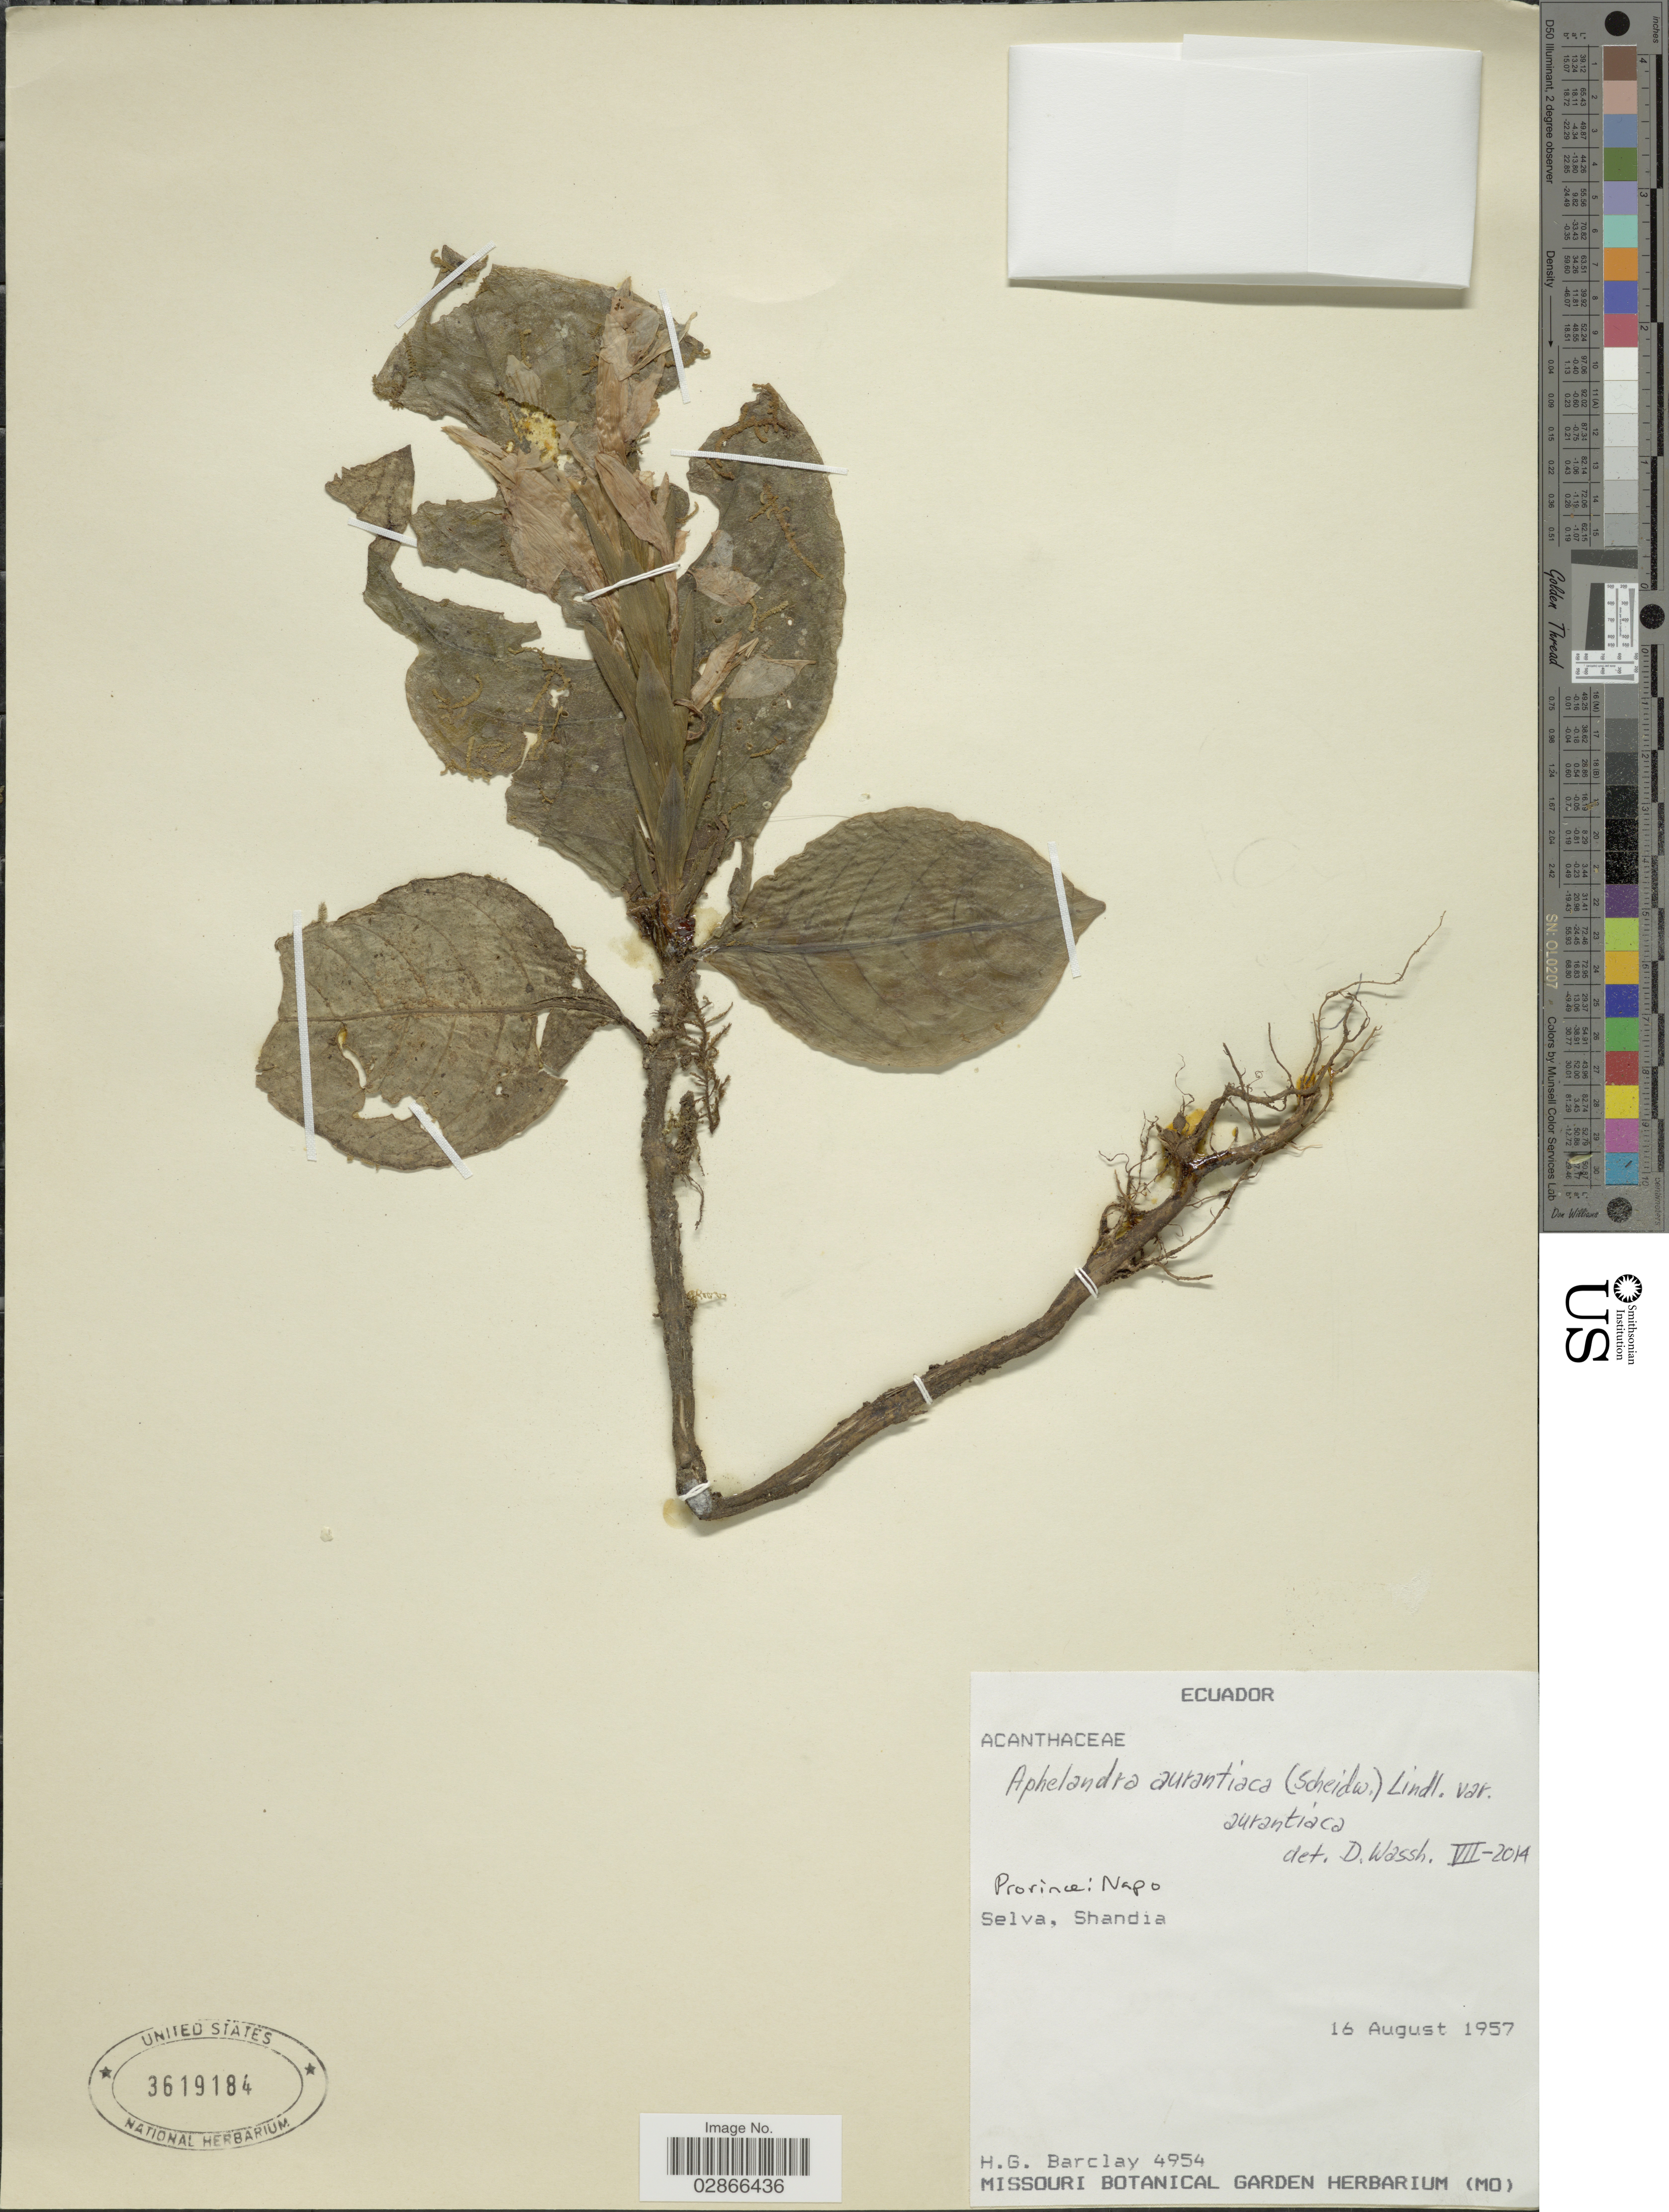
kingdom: Plantae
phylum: Tracheophyta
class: Magnoliopsida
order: Lamiales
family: Acanthaceae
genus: Aphelandra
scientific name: Aphelandra aurantiaca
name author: (Scheidw.) Lindl.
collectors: H. G. Barclay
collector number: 4954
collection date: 1957-08-16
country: Ecuador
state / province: Napo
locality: Selva, Shandia.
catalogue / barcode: US 3619184